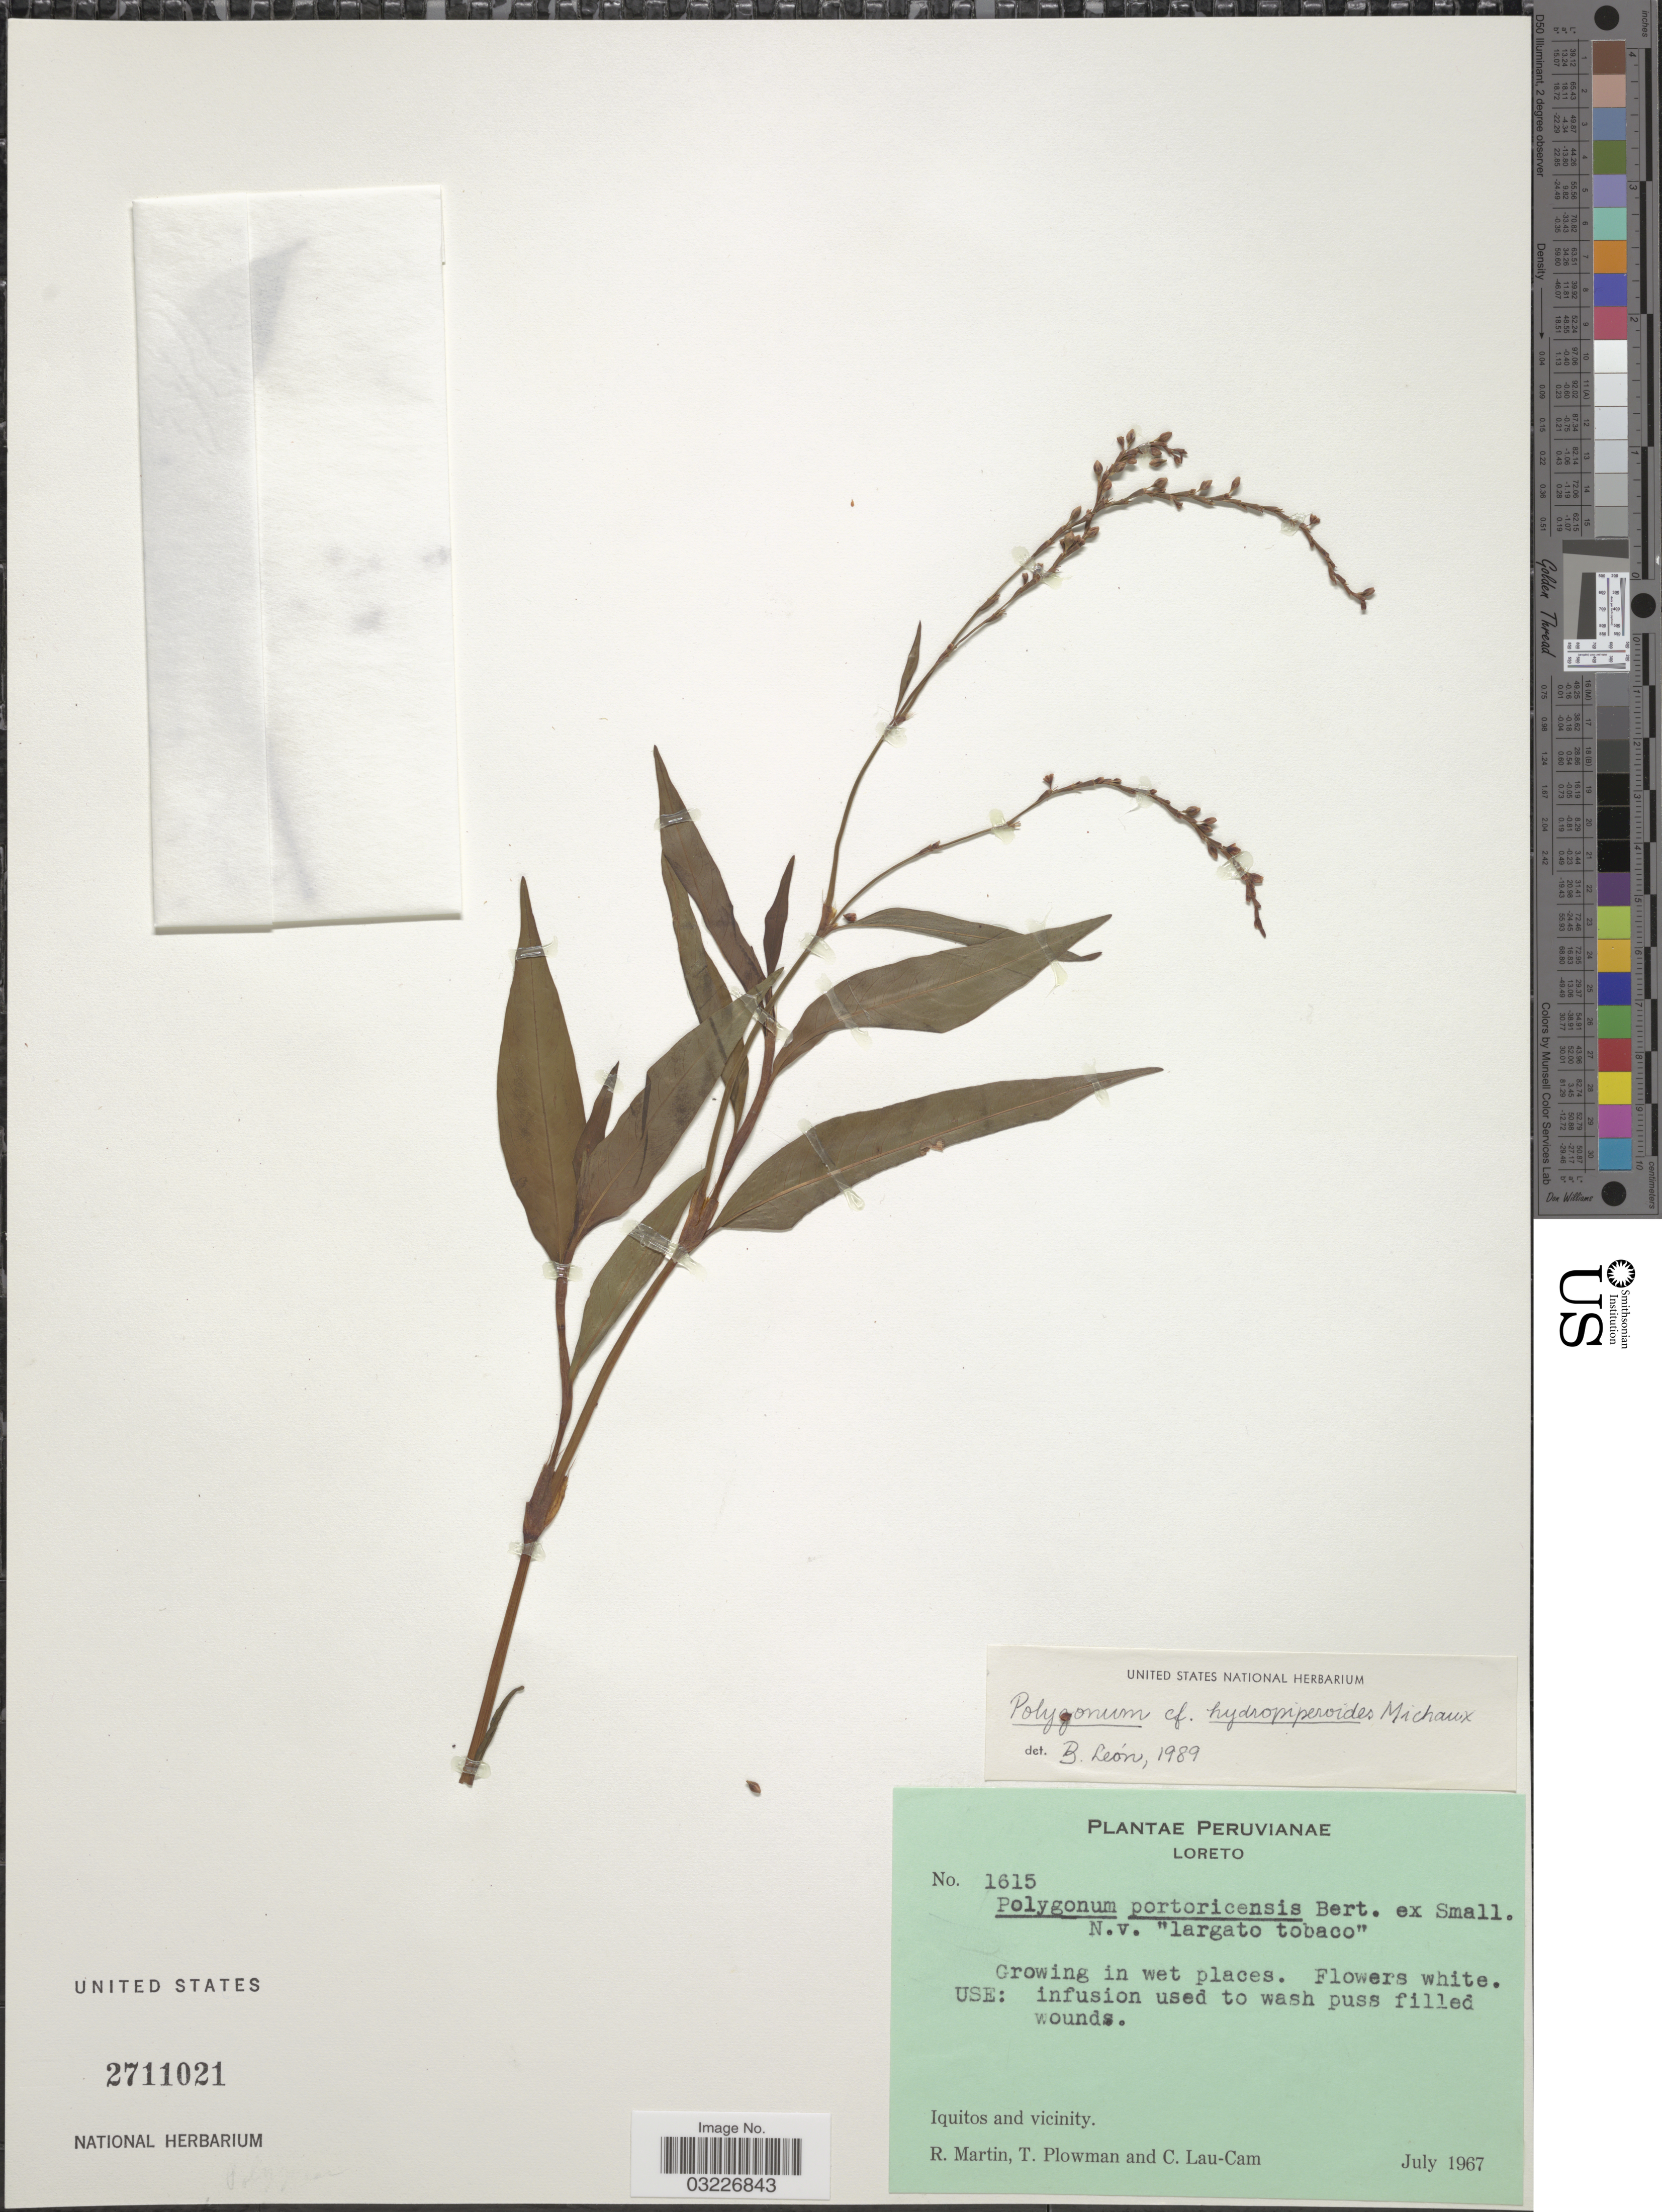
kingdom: Plantae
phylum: Tracheophyta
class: Magnoliopsida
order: Caryophyllales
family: Polygonaceae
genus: Polygonum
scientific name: Polygonum hydropiperoides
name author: Michx.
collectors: R. Martin, T. Plowman & C. Lau-Cam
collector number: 1615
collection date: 1967-07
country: Peru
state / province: Loreto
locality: Iquitos and vicinity.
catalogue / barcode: US 2711021